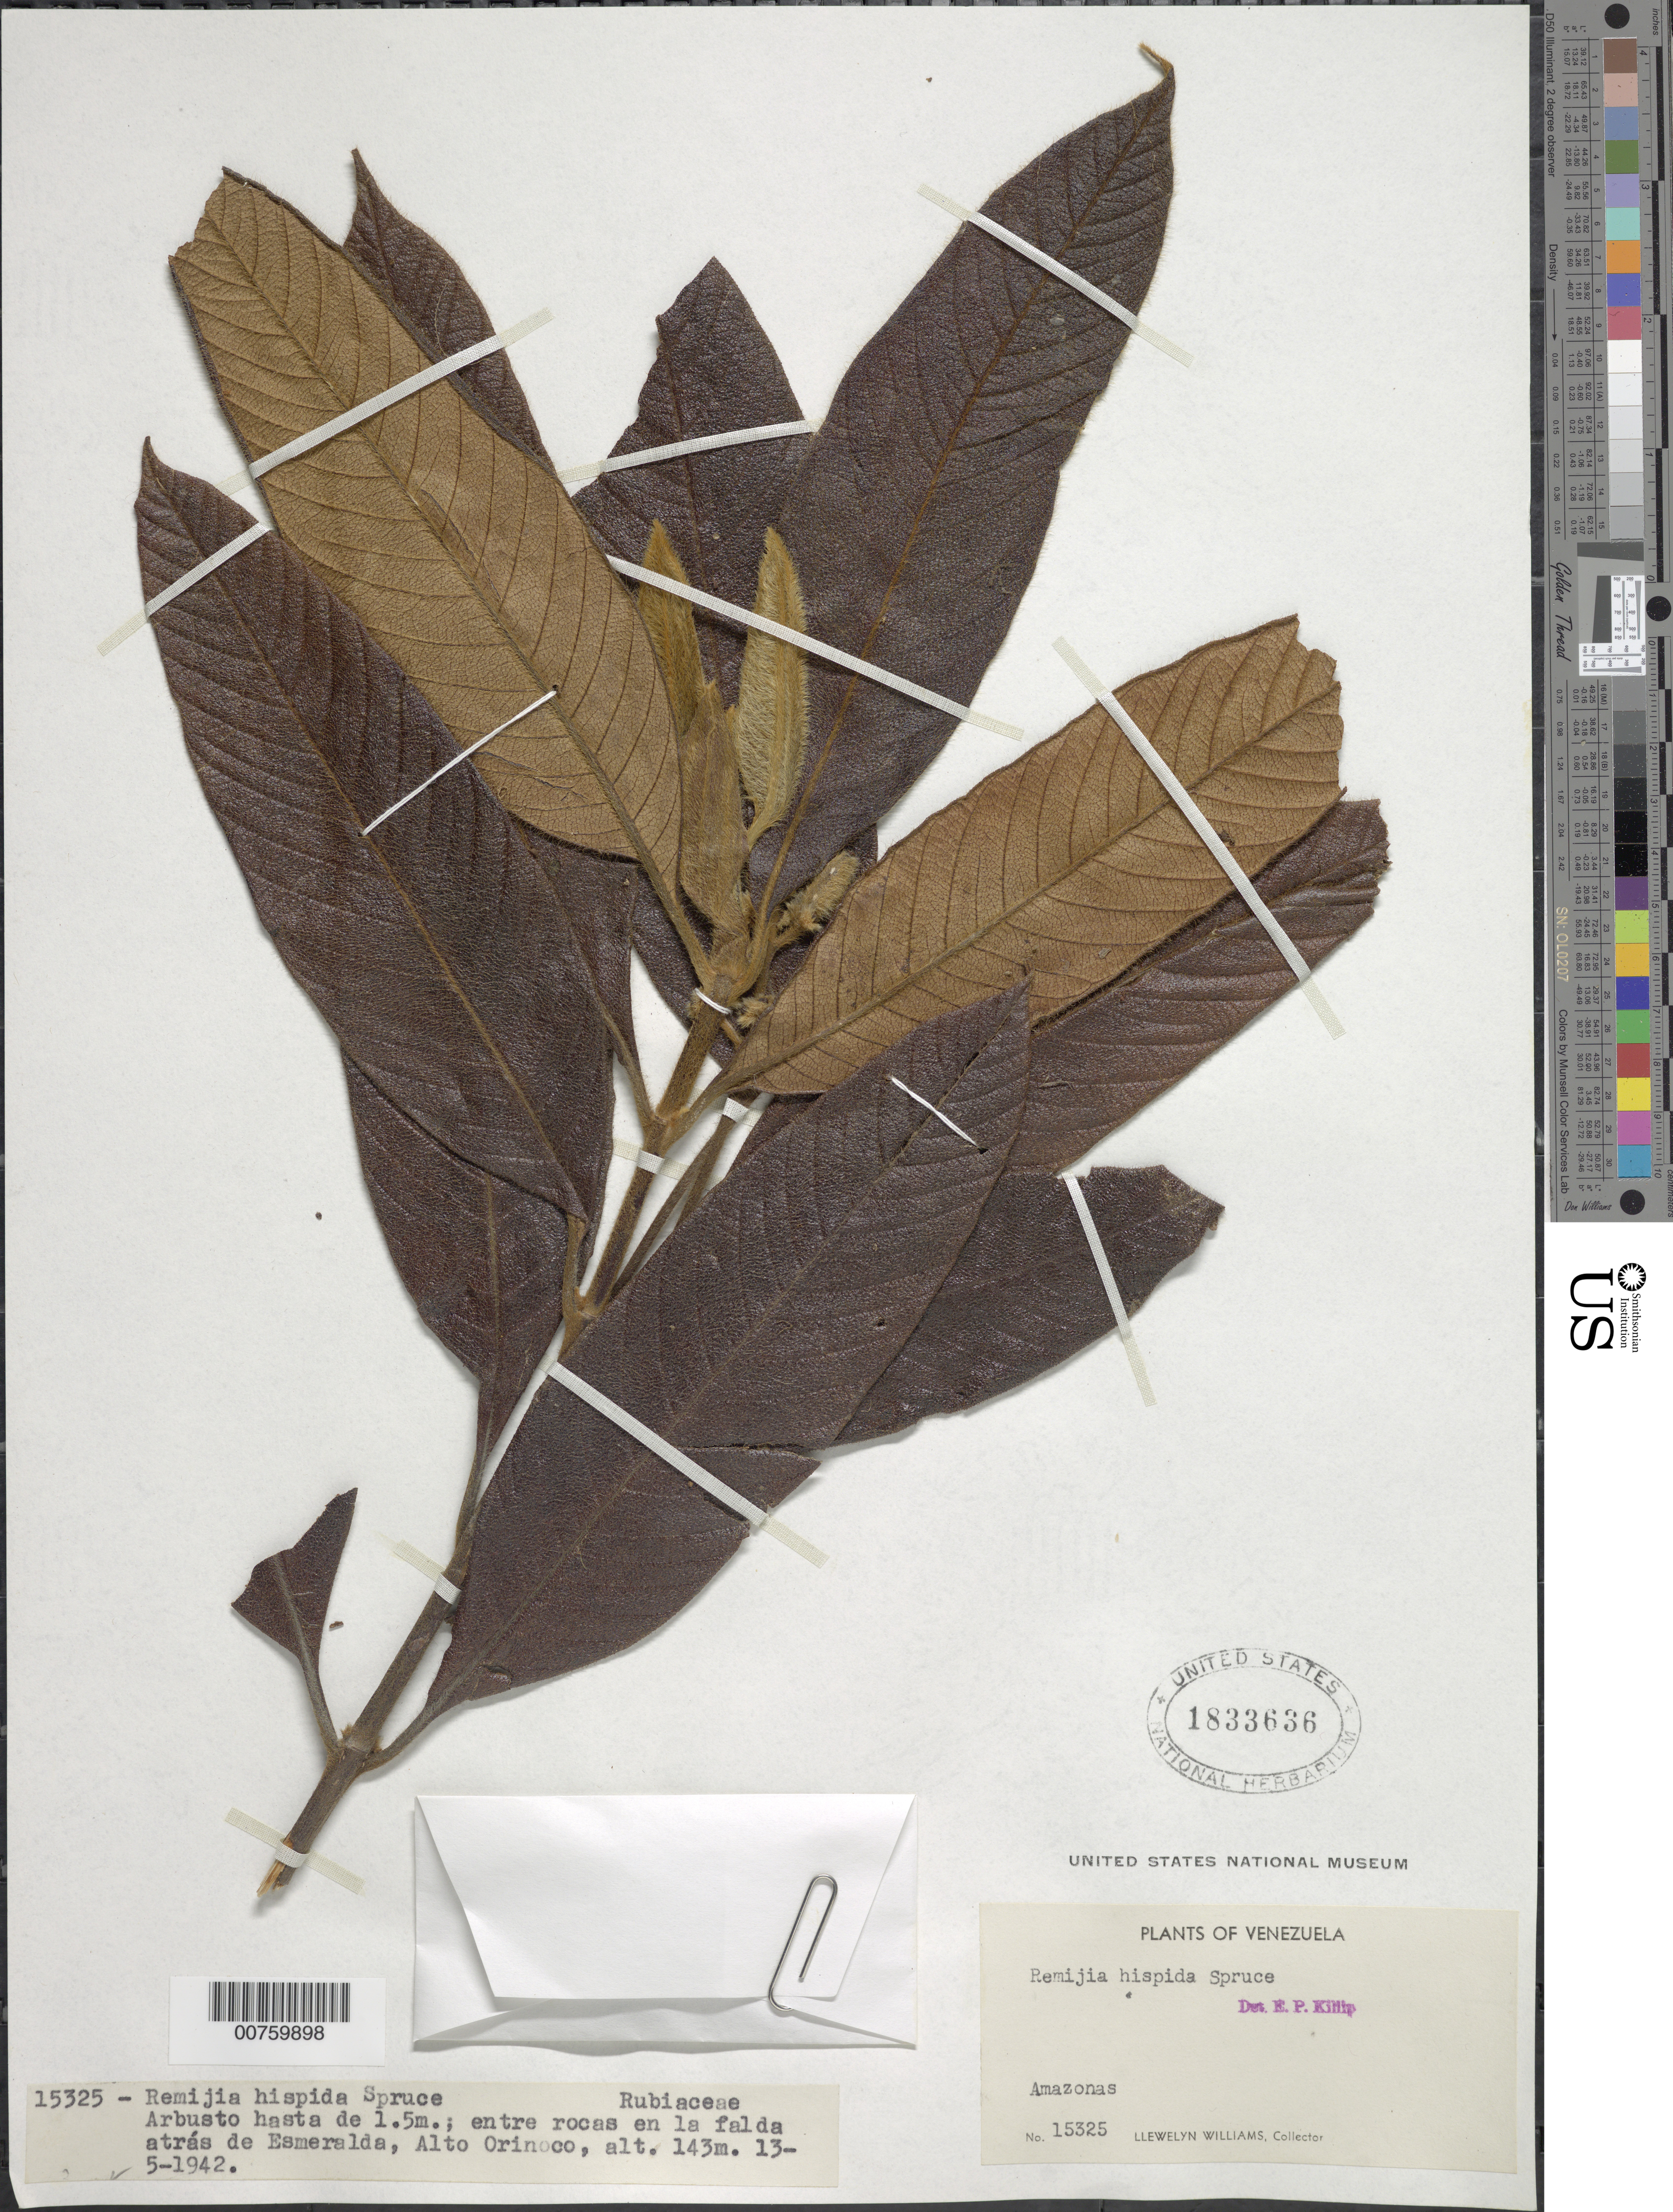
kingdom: Plantae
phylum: Tracheophyta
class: Magnoliopsida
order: Gentianales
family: Rubiaceae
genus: Remijia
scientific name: Remijia hispida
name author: Spruce ex K. Schum.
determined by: Killip, Ellsworth P.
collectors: Ll. Williams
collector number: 15325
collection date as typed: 13-May-42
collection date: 1942-05-13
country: Venezuela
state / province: Amazonas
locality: Esmeralda, Alto Orinoco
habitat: Entre rocas en la falda atras de Esmeralda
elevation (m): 143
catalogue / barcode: US 1833636